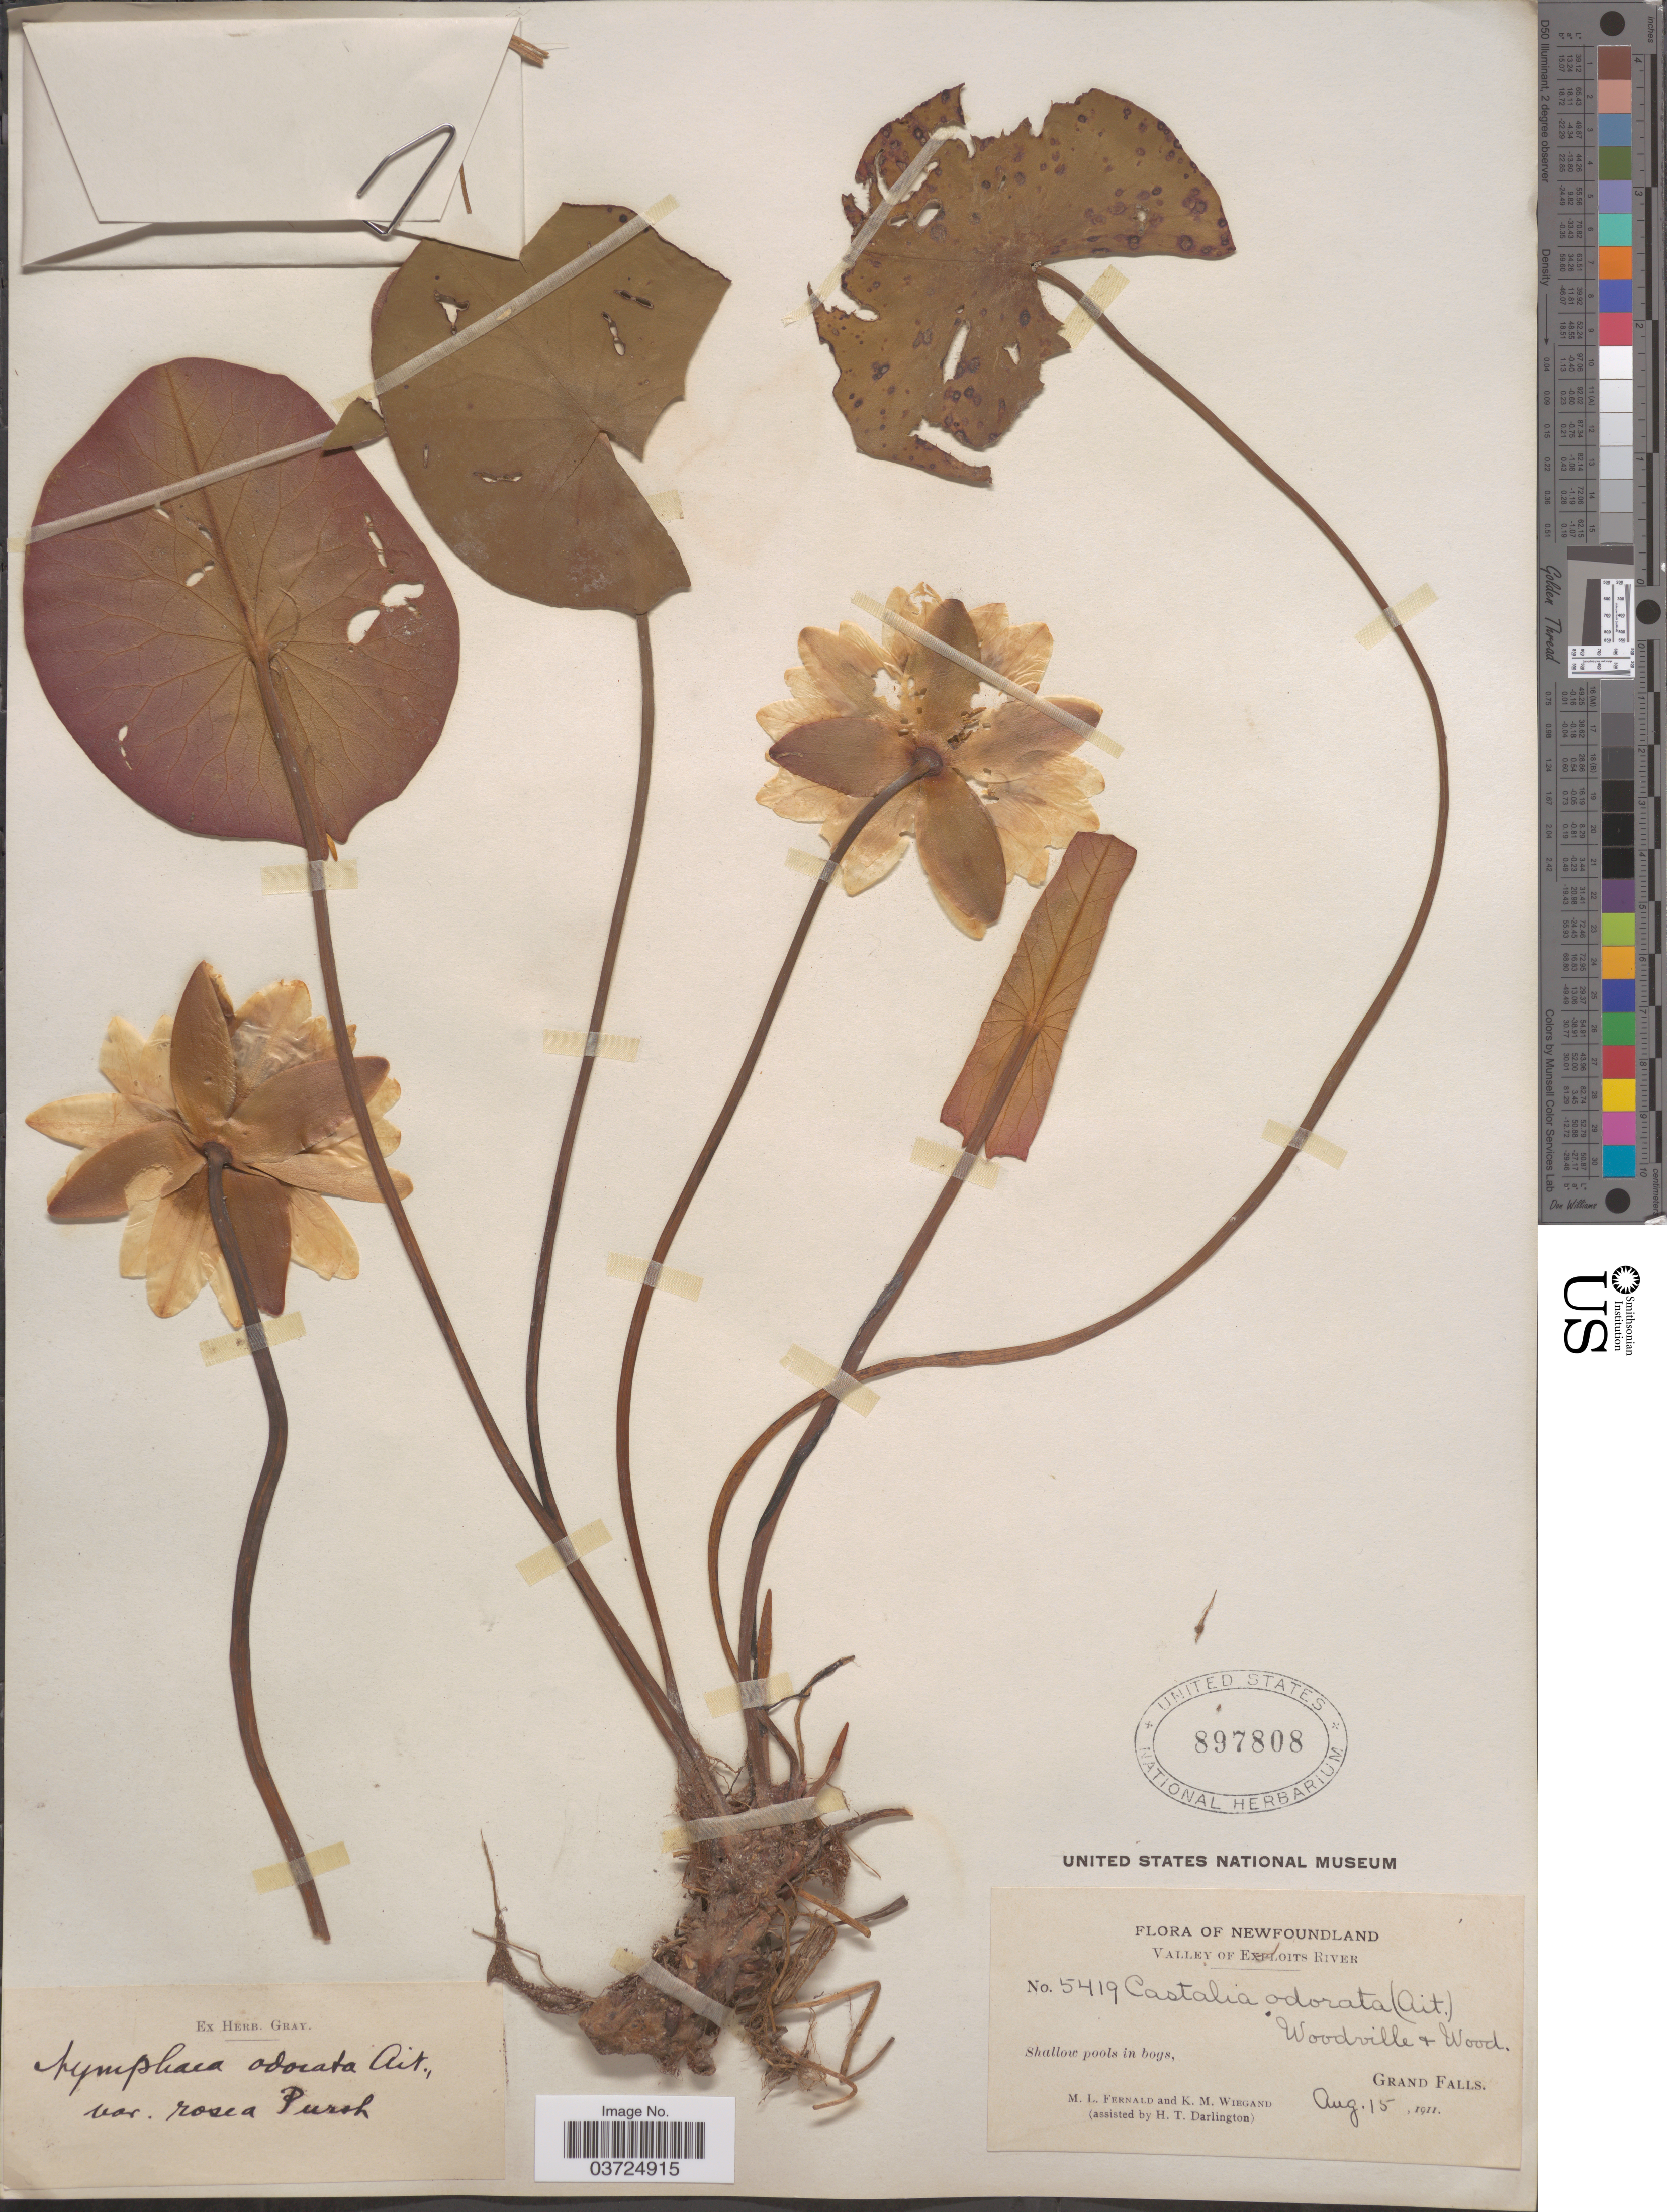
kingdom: Plantae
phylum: Tracheophyta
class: Magnoliopsida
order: Nymphaeales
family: Nymphaeaceae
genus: Nymphaea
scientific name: Nymphaea odorata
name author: Aiton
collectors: M. L. Fernald, K. M. Wiegand & H. Darlington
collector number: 5419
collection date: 1911-08-15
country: Canada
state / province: Newfoundland and Labrador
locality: Valley of Exploits River. Grand Falls.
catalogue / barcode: US 897808